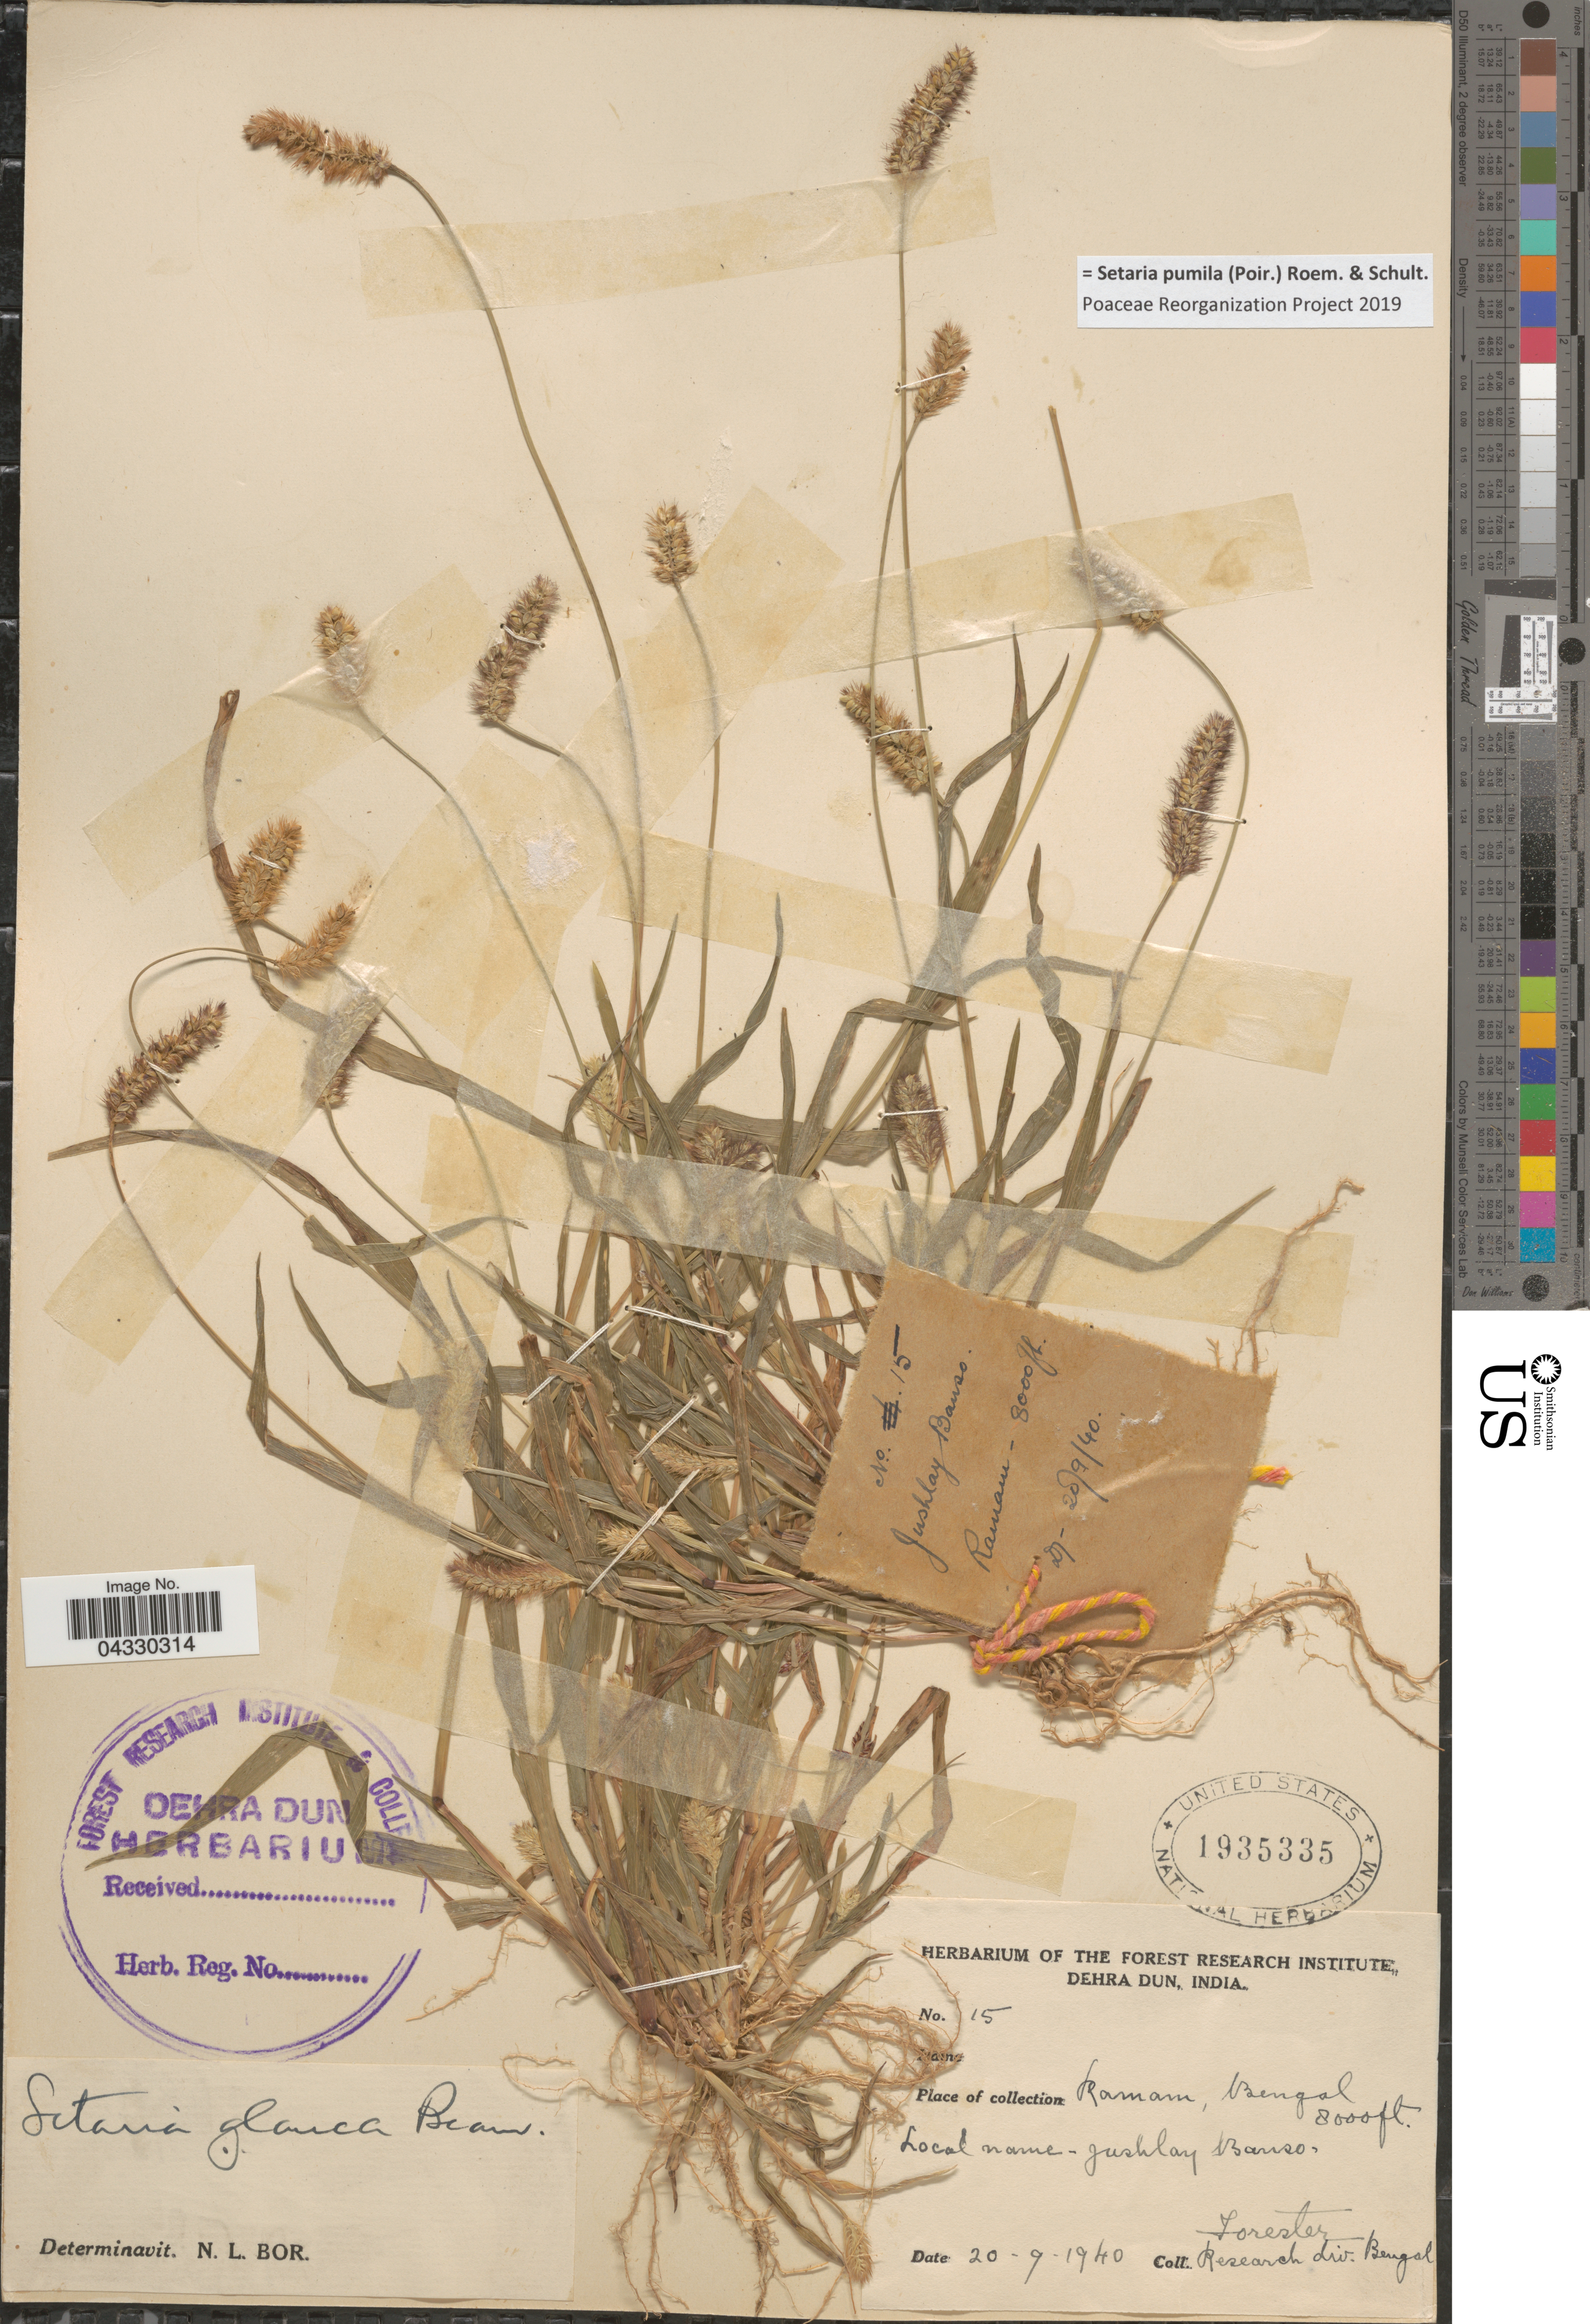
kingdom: Plantae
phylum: Tracheophyta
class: Liliopsida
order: Poales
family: Poaceae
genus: Setaria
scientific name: Setaria pumila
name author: (Poir.) Roem. & Schult.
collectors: Forest Research Division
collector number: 15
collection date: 1940-09-20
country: India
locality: Dehra Dun. Ramam, Bengal.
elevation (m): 2438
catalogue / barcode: US 1935335